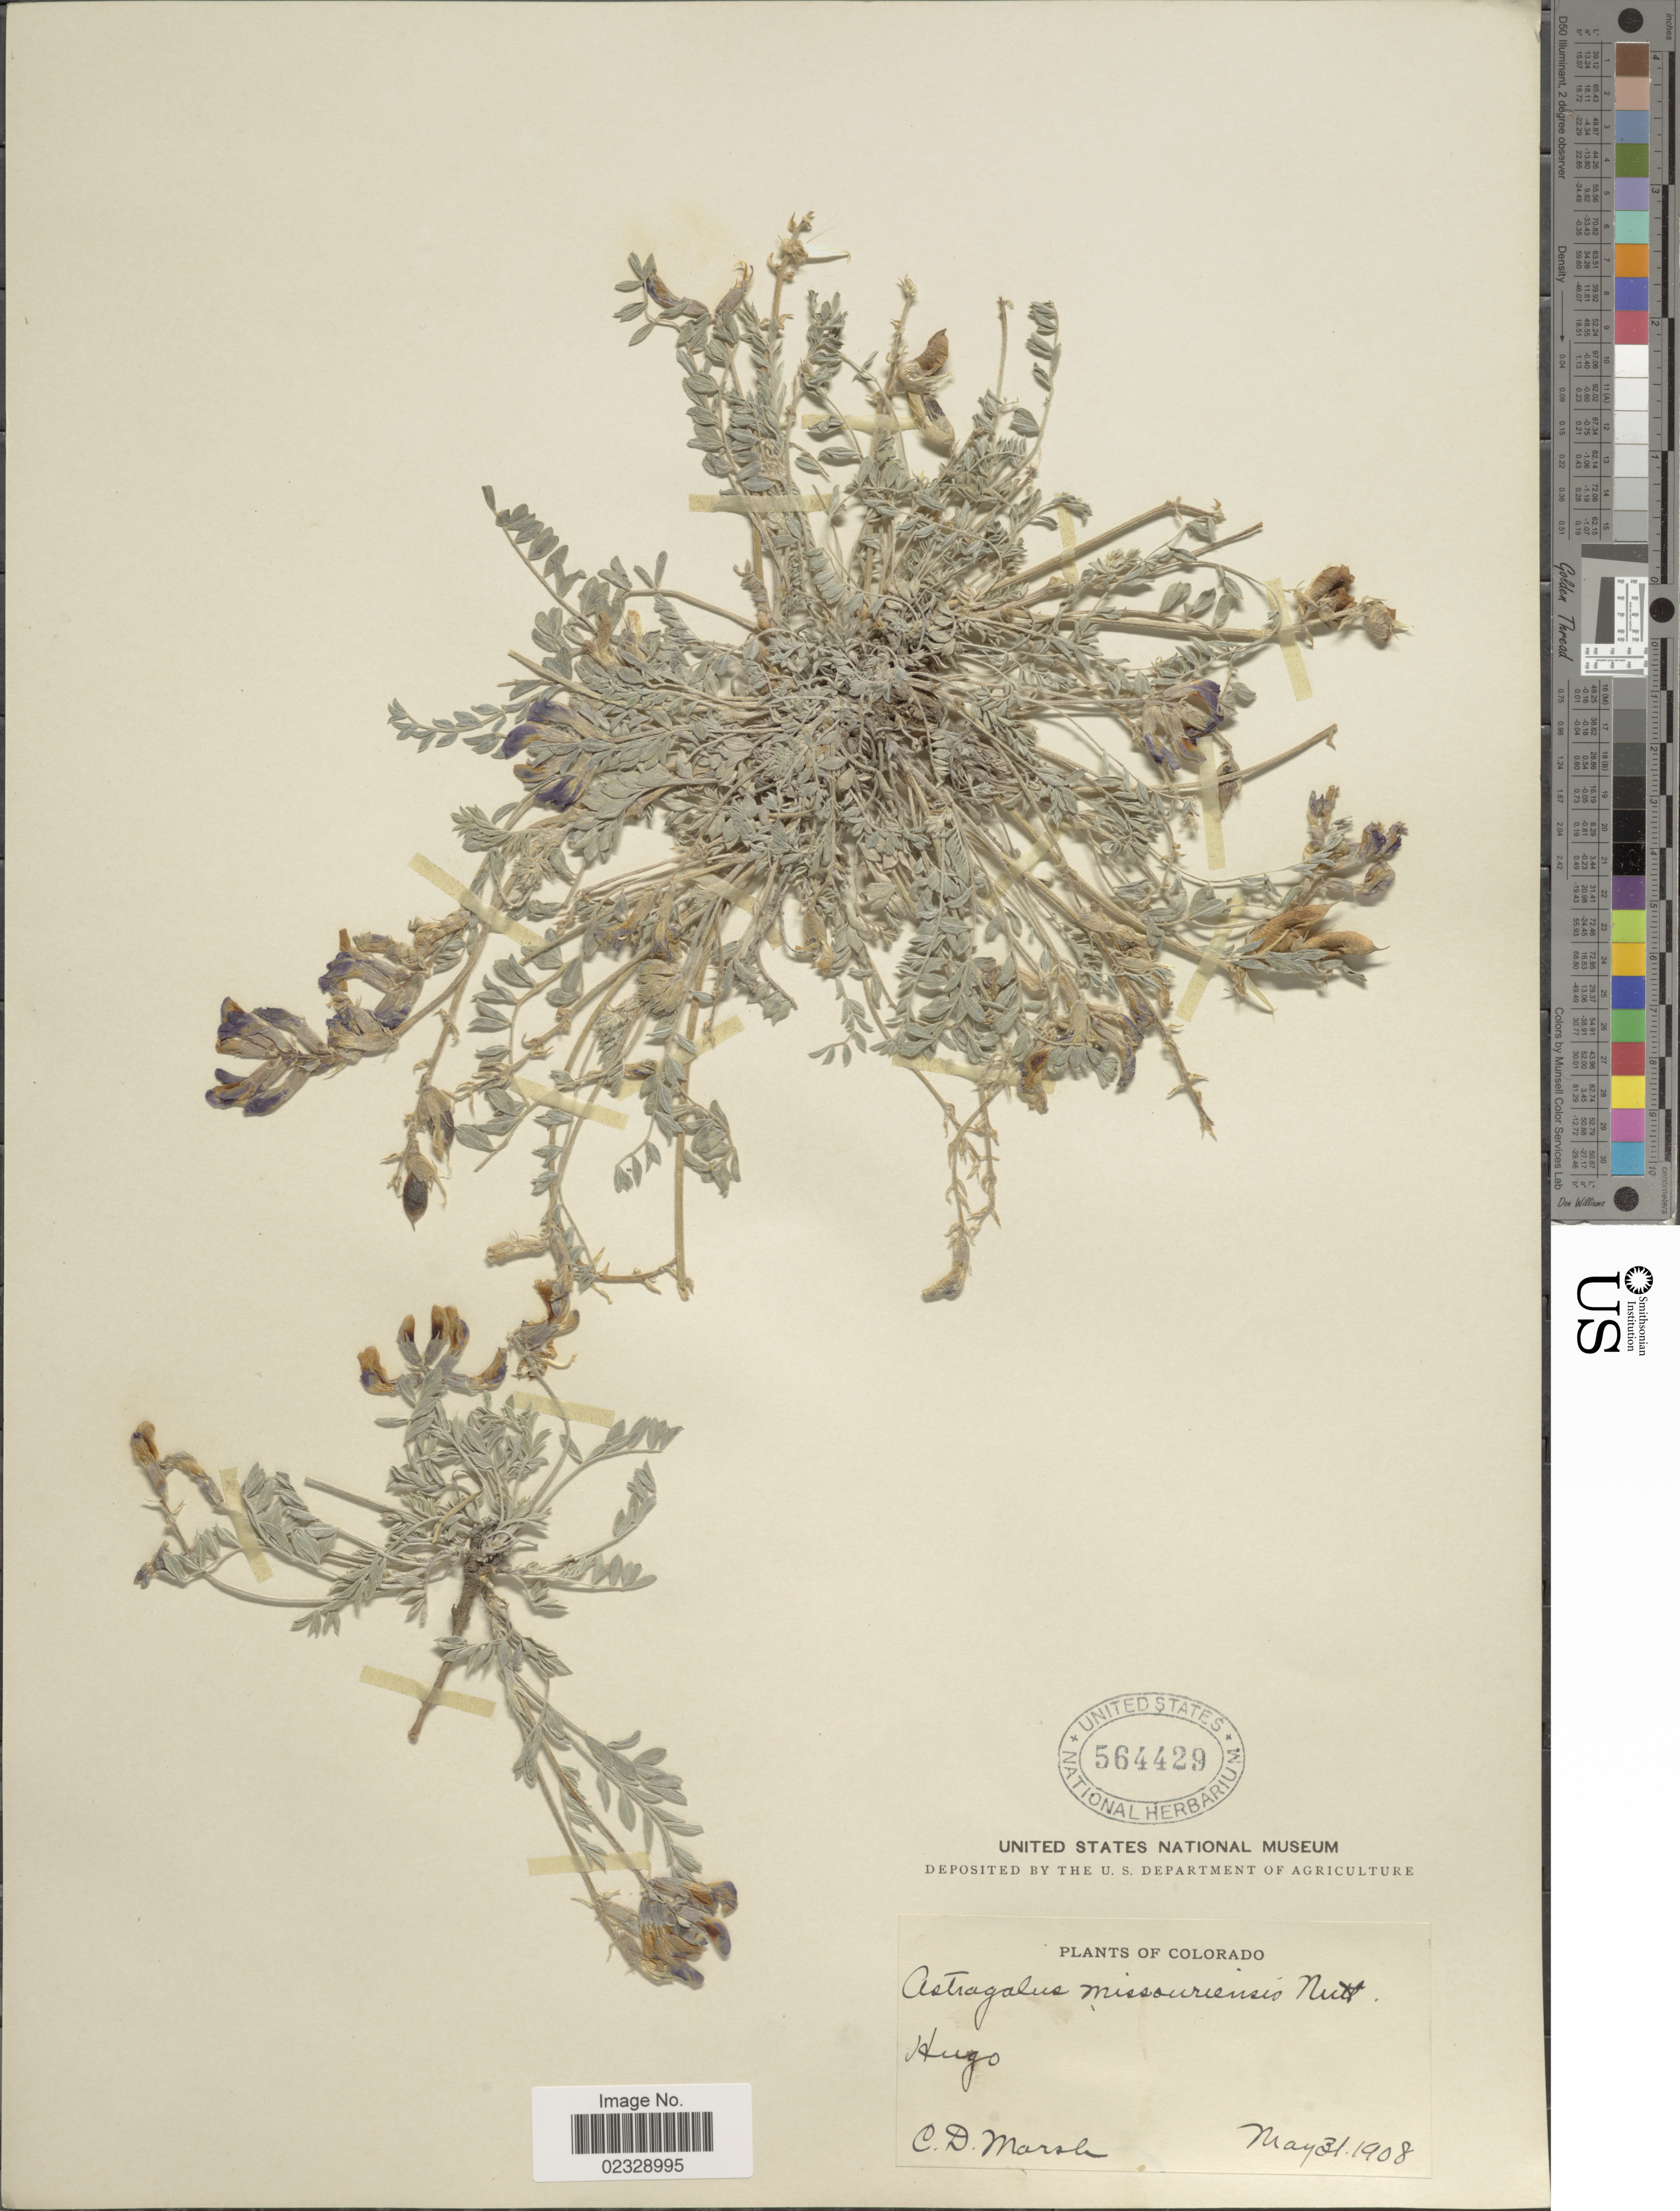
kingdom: Plantae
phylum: Tracheophyta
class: Magnoliopsida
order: Fabales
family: Fabaceae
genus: Astragalus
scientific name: Astragalus vespertinus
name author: E. Sheld.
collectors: C. D. Marsh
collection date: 1908-05-31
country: United States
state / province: Colorado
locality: Hugo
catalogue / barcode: US 564429